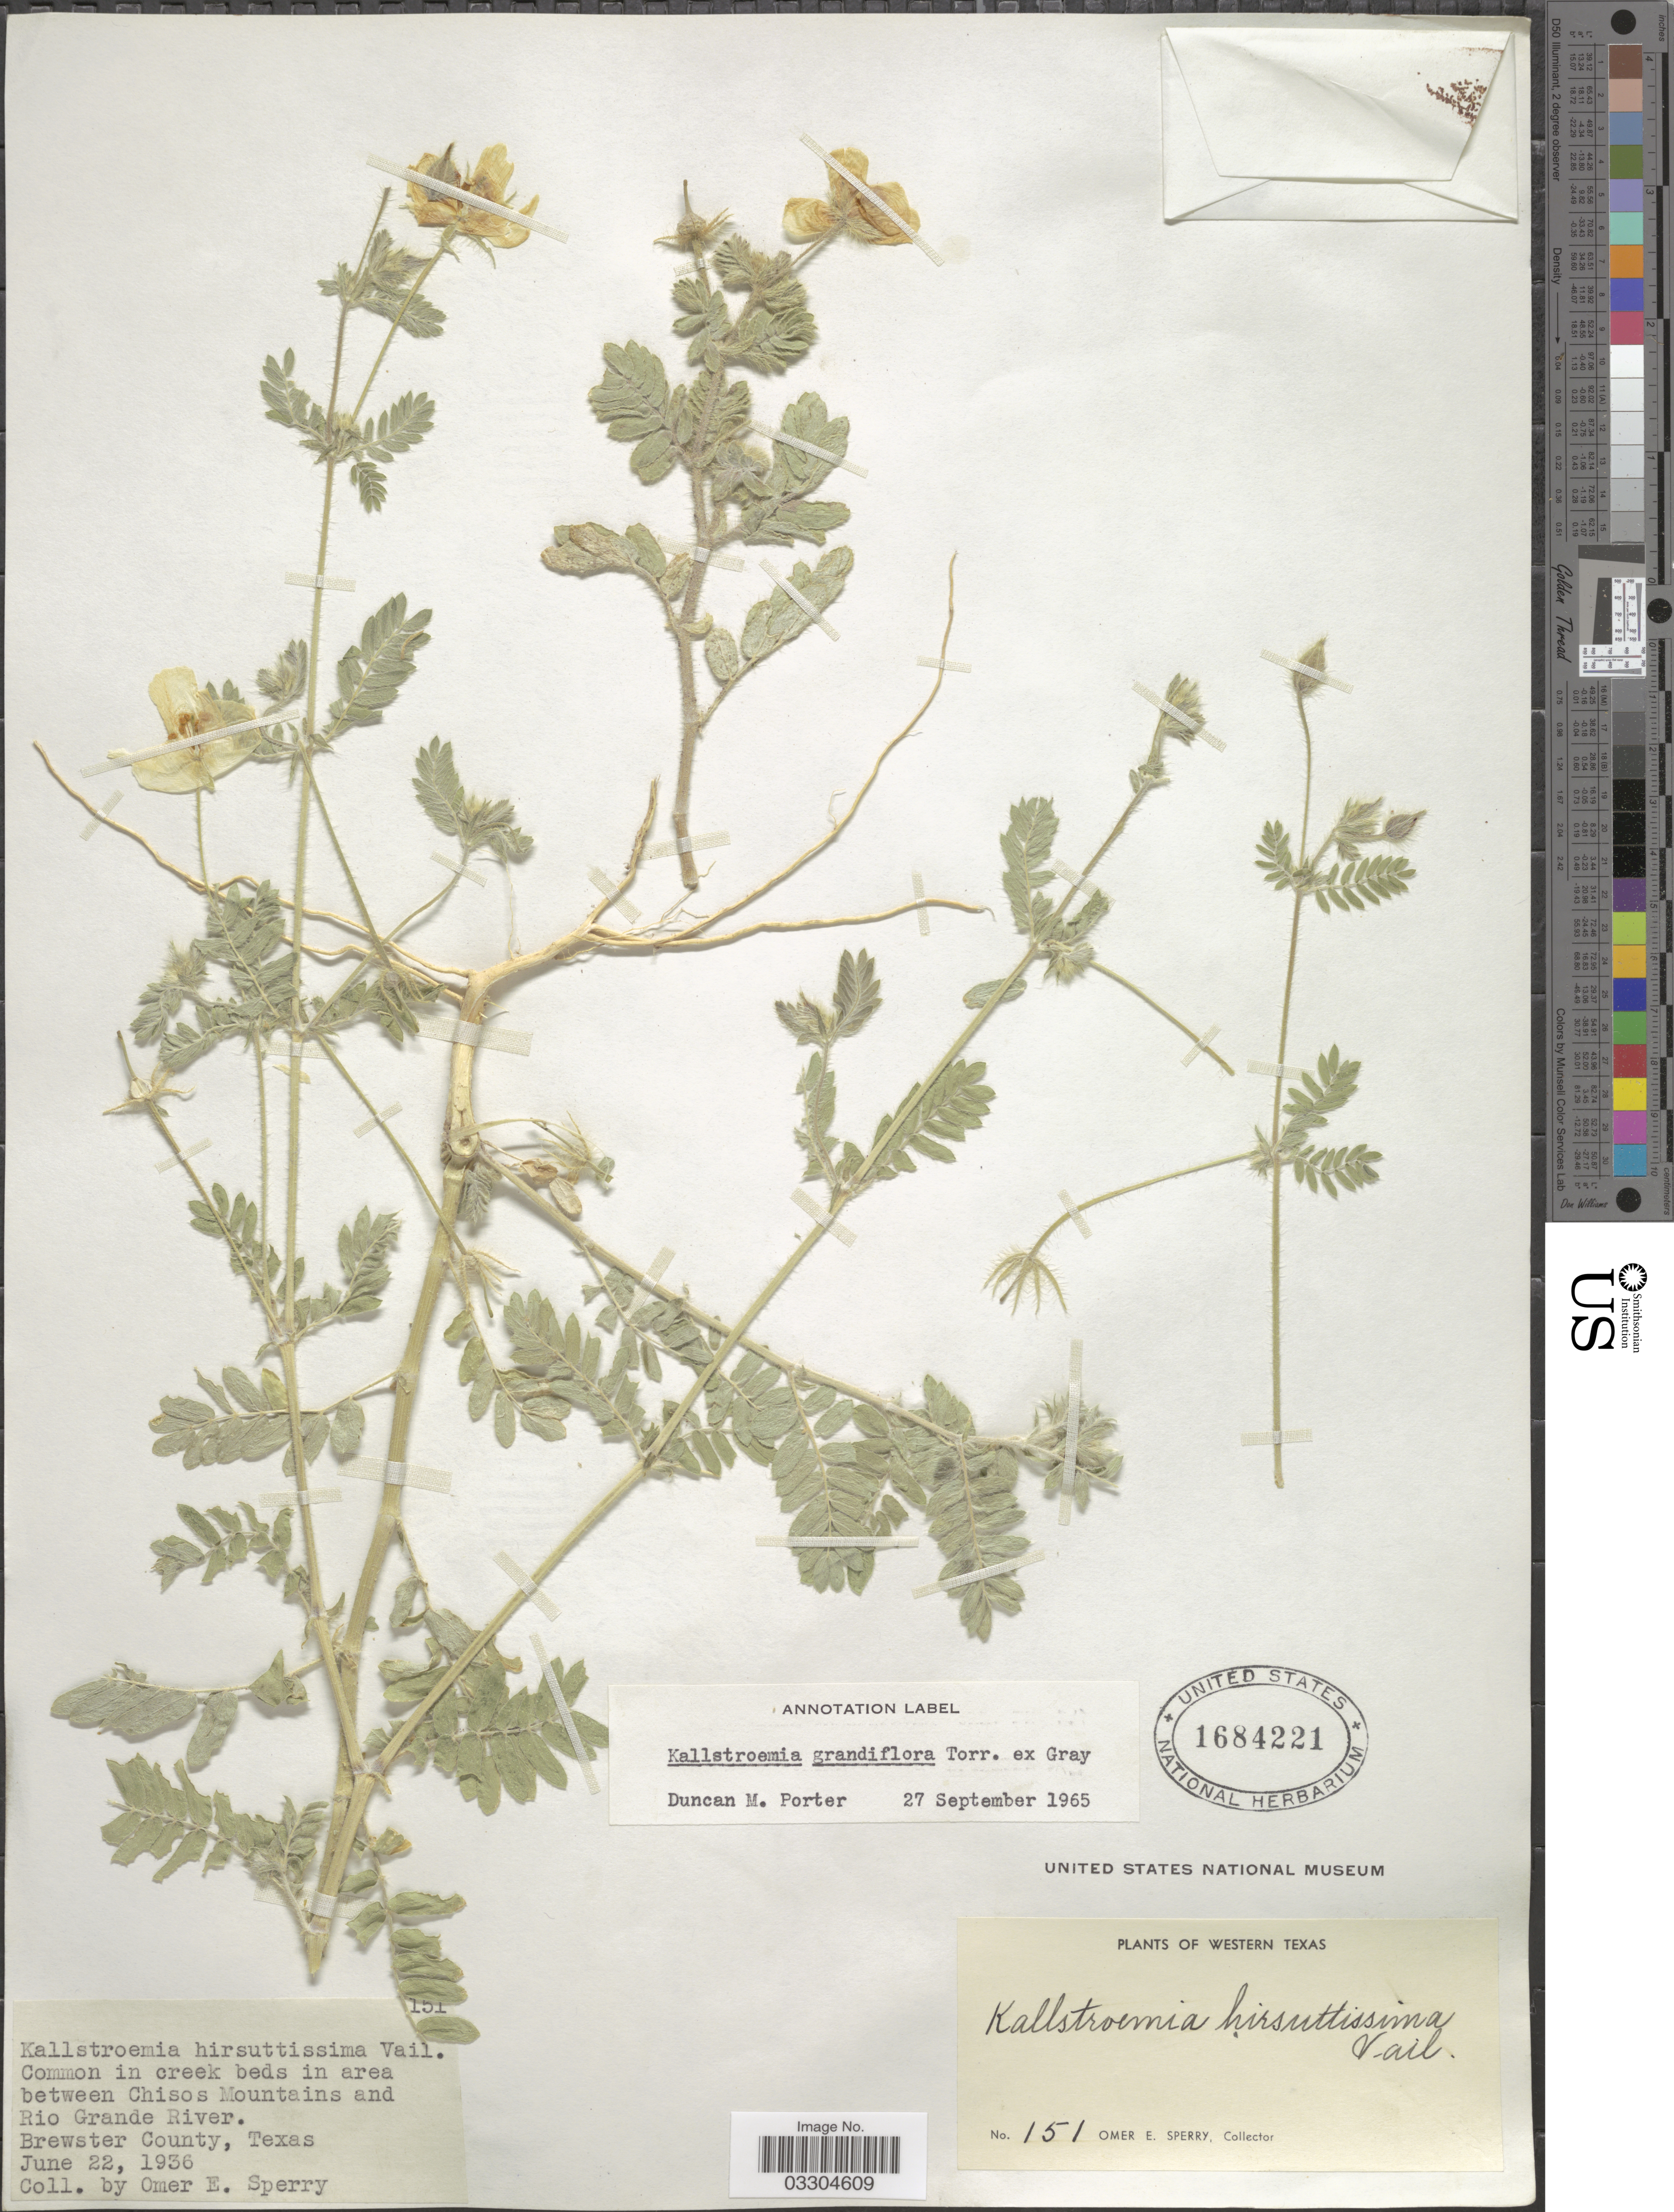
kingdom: Plantae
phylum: Tracheophyta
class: Magnoliopsida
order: Zygophyllales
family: Zygophyllaceae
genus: Kallstroemia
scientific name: Kallstroemia grandiflora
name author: Torr. ex A. Gray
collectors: O. E. Sperry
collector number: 151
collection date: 1936-06-22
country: United States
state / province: Texas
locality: Common in creek beds in area between Chisos Mountains and Rio Grande River. Brewster County.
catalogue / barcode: US 1684221